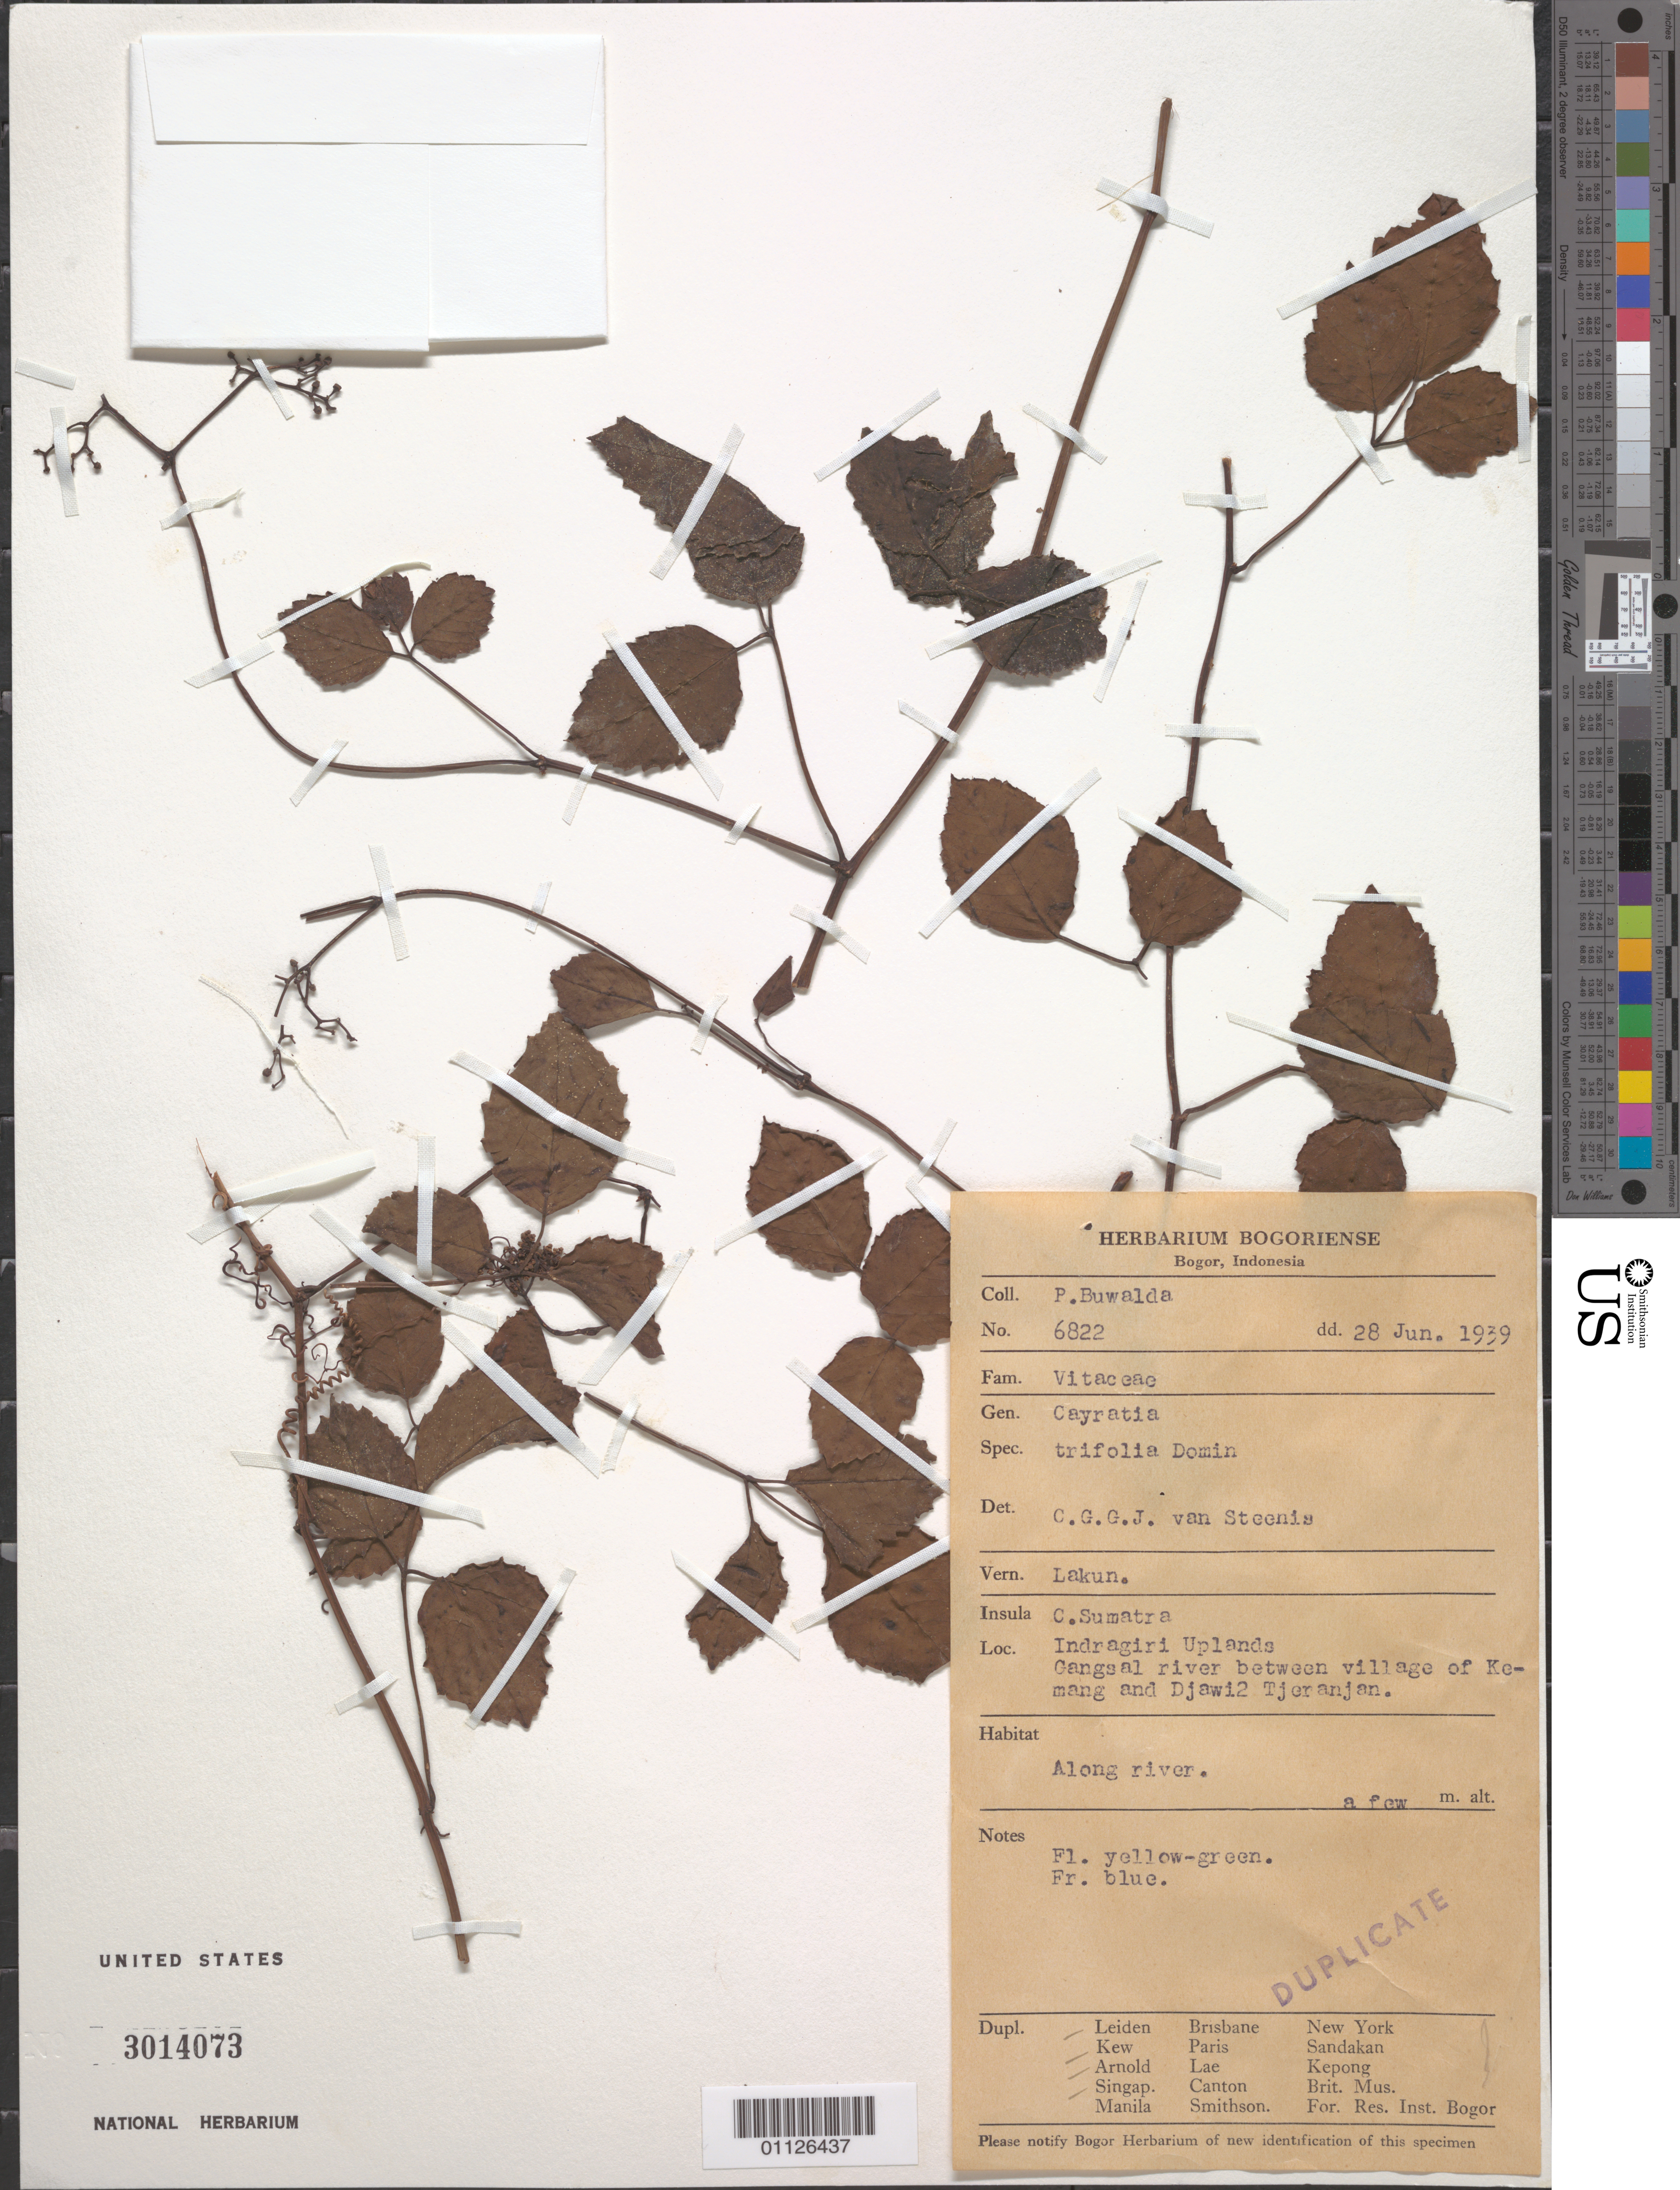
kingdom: Plantae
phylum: Tracheophyta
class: Magnoliopsida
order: Vitales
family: Vitaceae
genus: Causonis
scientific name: Causonis trifolia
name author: (L.) Mabb. & J. Wen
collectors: P. Buwalda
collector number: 6822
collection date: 1939-06-28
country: Indonesia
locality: Bogor. Indragiri Uplands. Gangsal river between village of Kemang and Djawi, Tjeranjan.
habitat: Along river.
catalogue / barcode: US 3014073